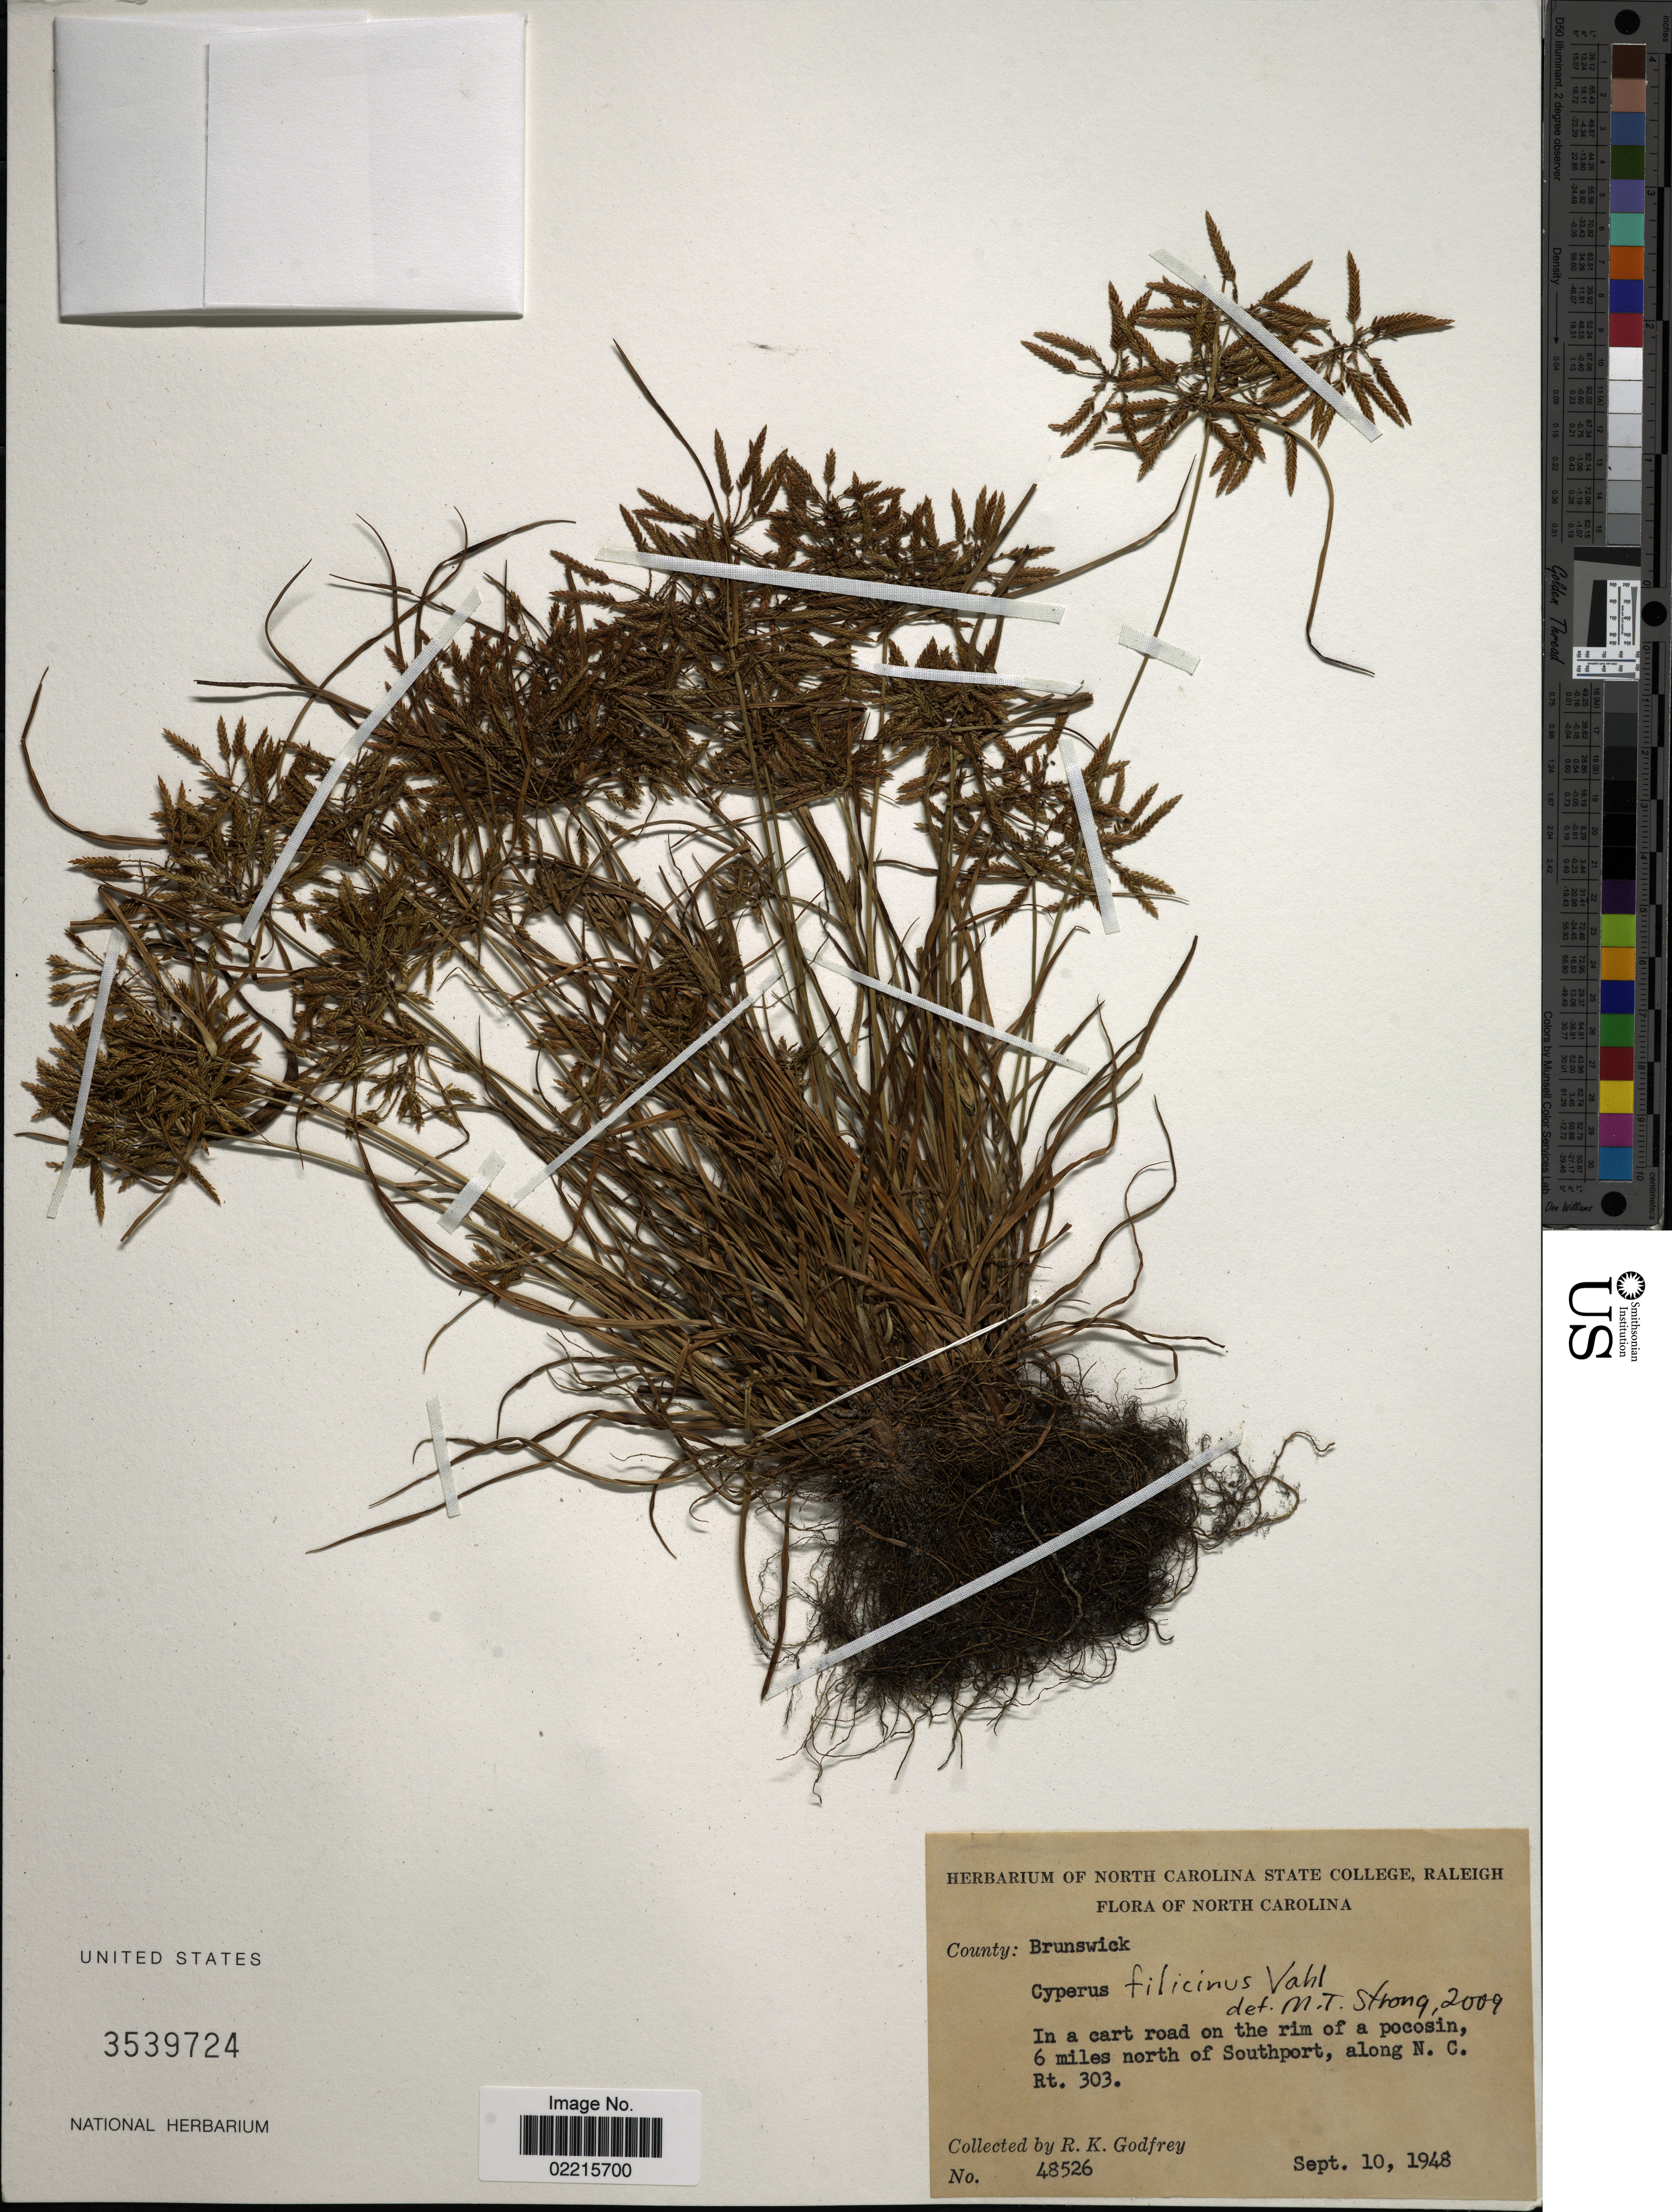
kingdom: Plantae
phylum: Tracheophyta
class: Liliopsida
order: Poales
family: Cyperaceae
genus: Cyperus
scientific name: Cyperus filicinus Vahl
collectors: R. K. Godfrey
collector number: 48526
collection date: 1948-09-10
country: United States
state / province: North Carolina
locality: County: Brunswick, In a cart on the rim of a pocosin, 6 miles north of Southport, along N. C. Rt. 303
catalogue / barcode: US 3539724